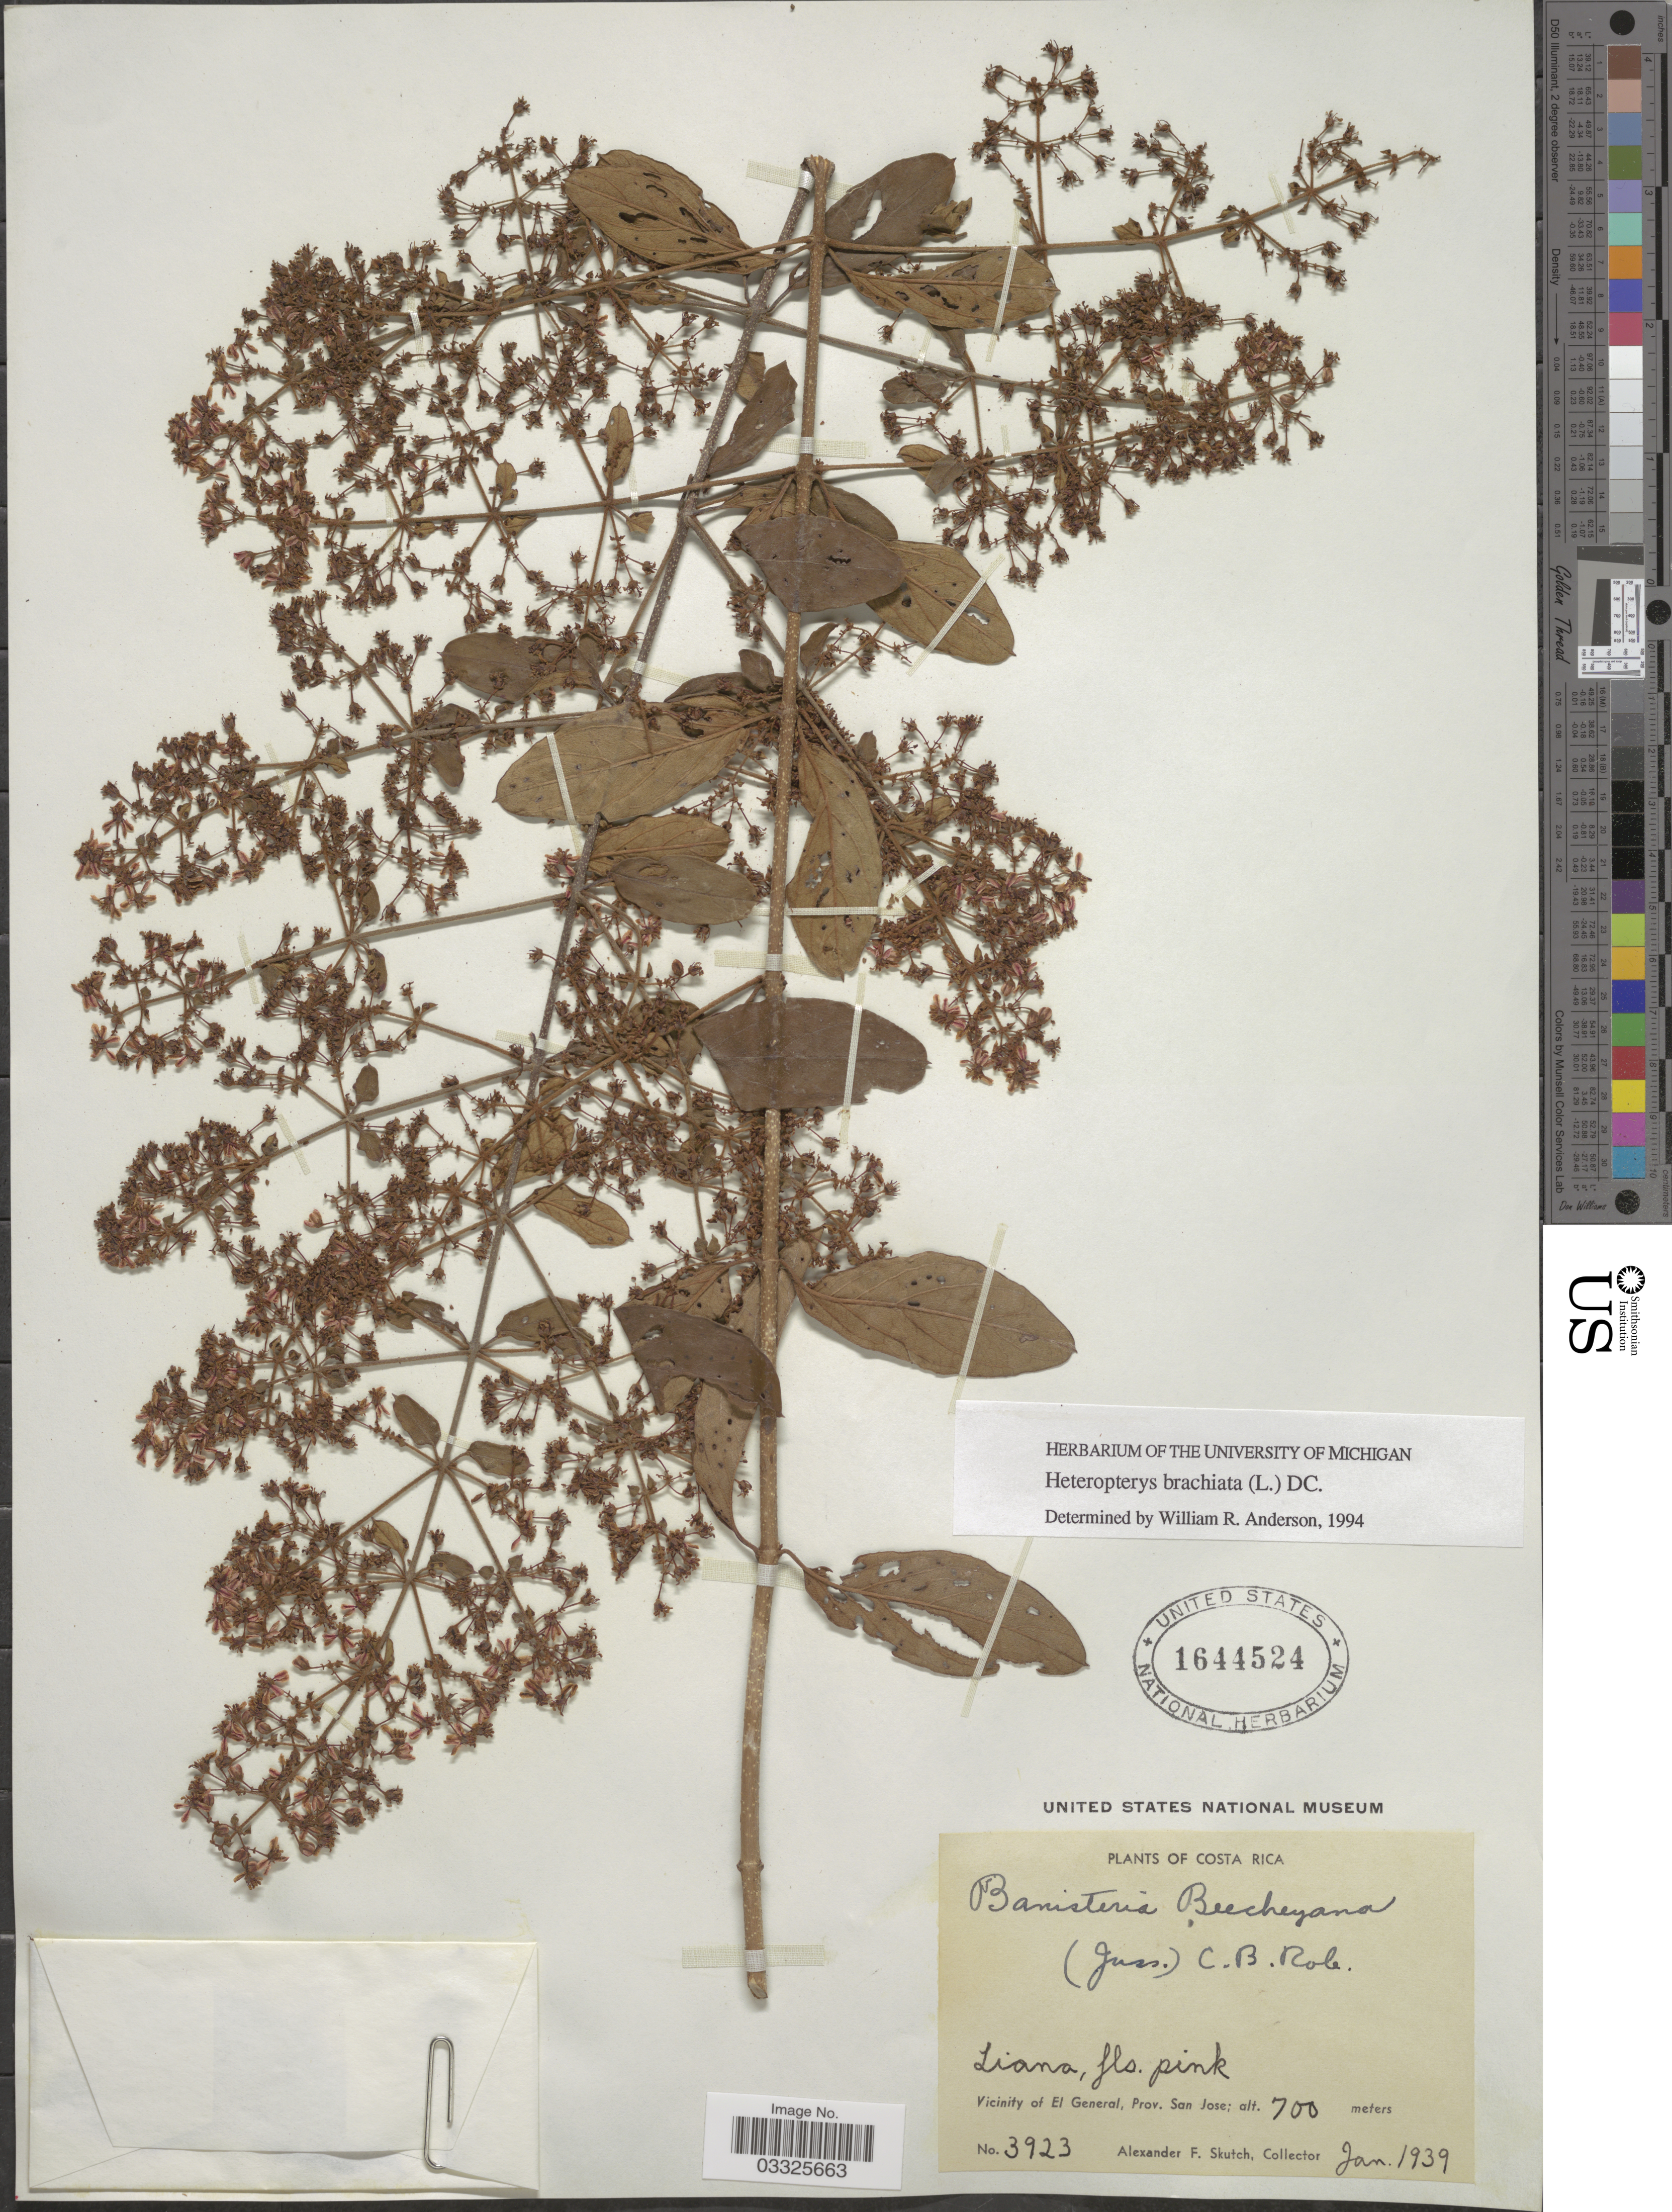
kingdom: Plantae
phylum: Tracheophyta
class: Magnoliopsida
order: Malpighiales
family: Malpighiaceae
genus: Heteropterys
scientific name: Heteropterys brachiata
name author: (L.) DC.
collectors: A. F. Skutch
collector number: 3923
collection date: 1939-01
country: Costa Rica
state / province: San José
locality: Vicinity of El General.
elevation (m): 700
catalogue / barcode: US 1644524